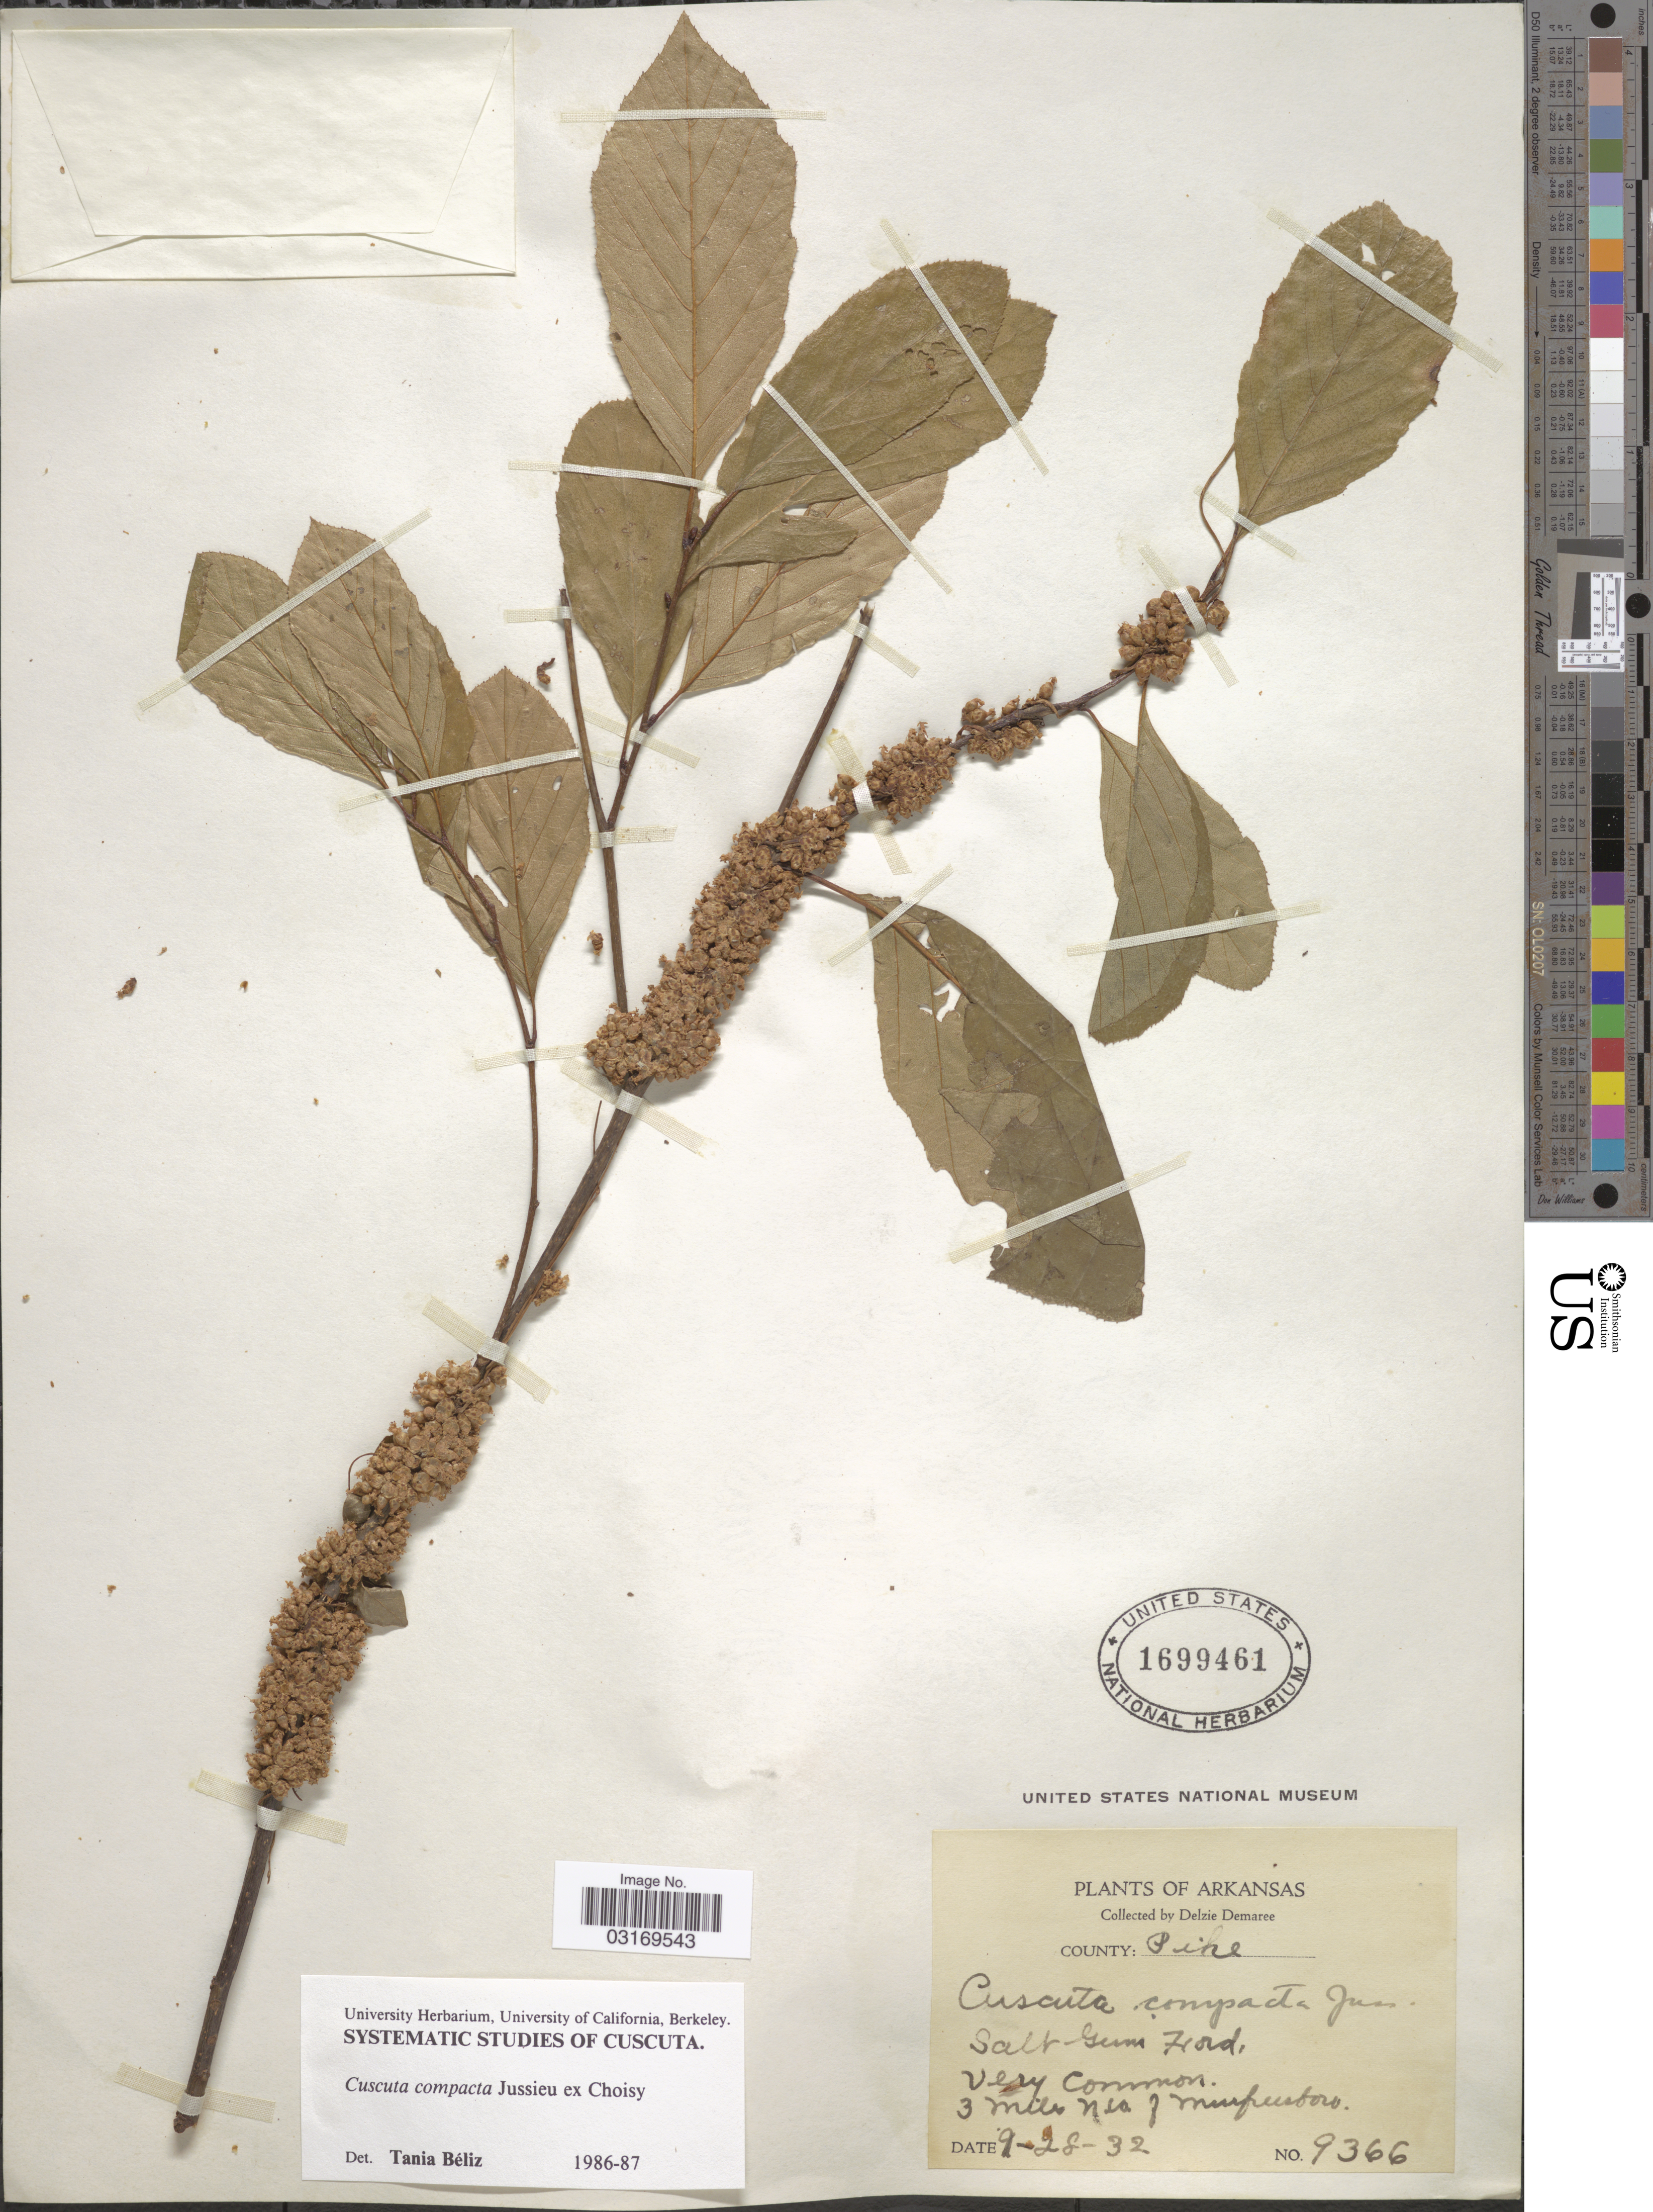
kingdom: Plantae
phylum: Tracheophyta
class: Magnoliopsida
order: Solanales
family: Convolvulaceae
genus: Cuscuta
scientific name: Cuscuta compacta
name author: Juss. ex Choisy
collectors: D. Demaree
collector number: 9366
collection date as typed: Transcribed d/m/y: 28/9/32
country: United States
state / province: Arkansas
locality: County: Pike. 3 miles N.W. of Murfreesboro.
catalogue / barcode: US 1699461